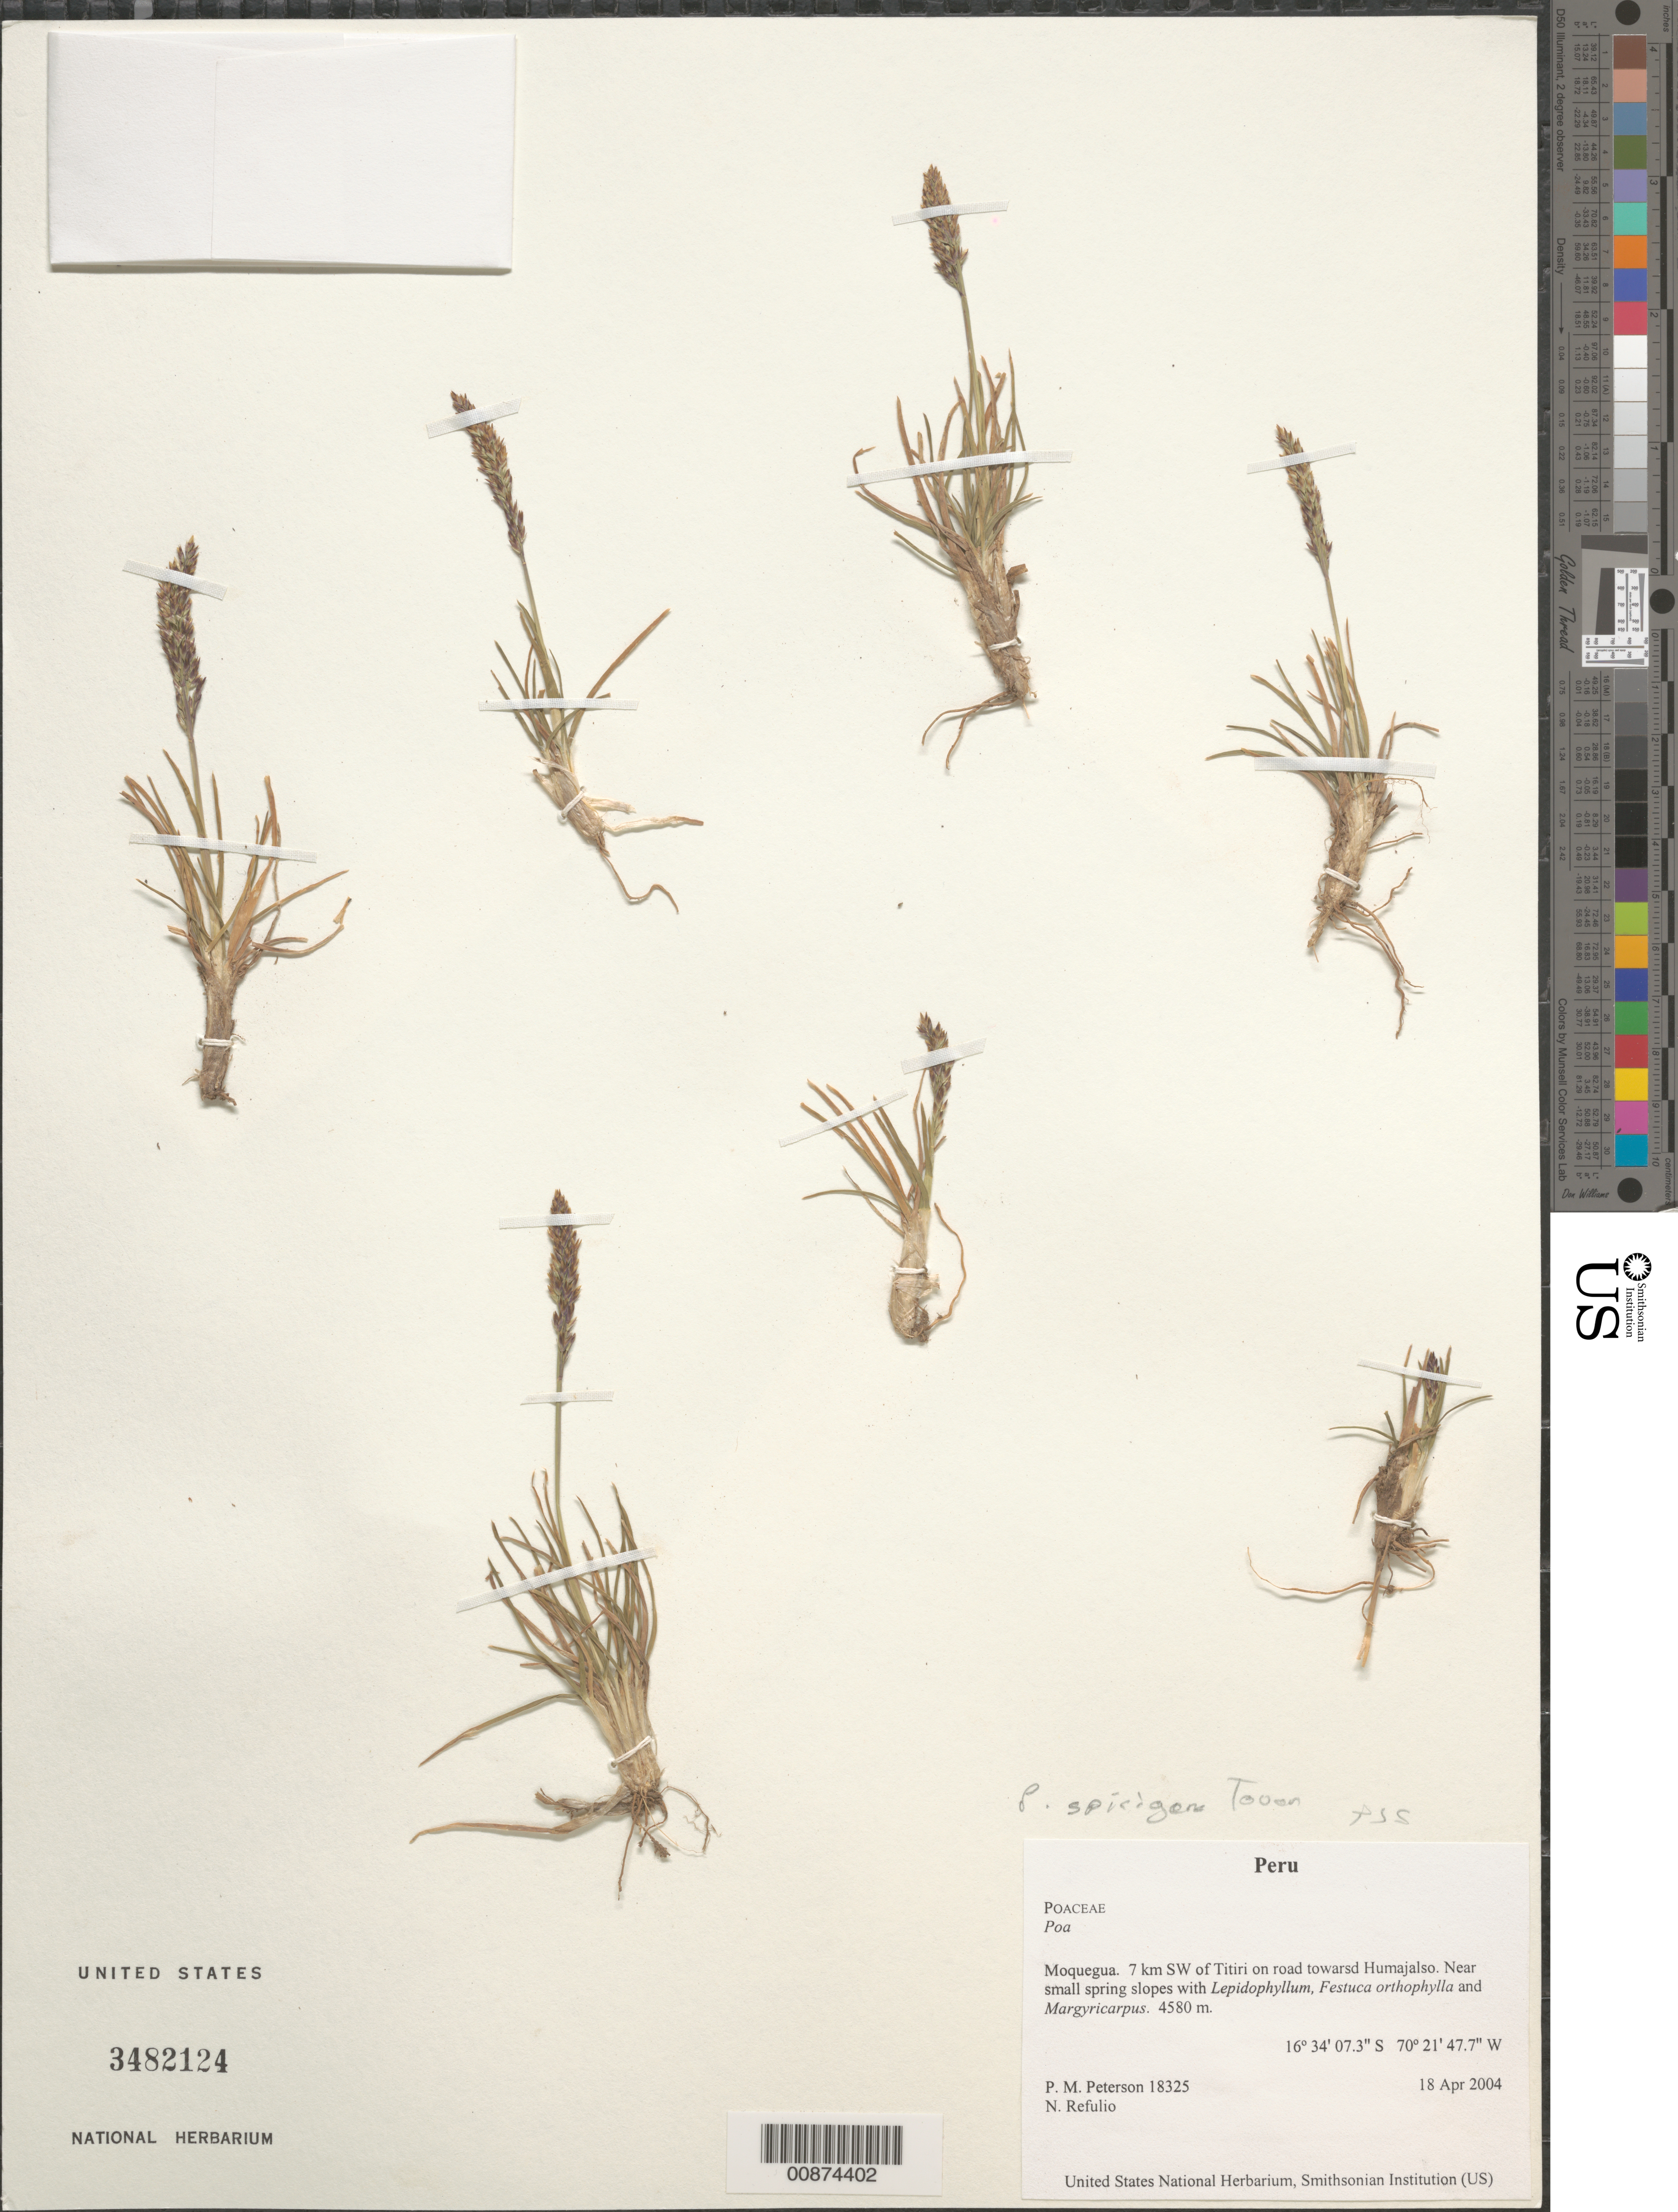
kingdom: Plantae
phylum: Tracheophyta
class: Liliopsida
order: Poales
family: Poaceae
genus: Poa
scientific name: Poa spicigera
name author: Tovar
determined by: Soreng, Robert J., Research Associate (BOT), Smithsonian Institution - National Museum of Natural History (UNITED STATES)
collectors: P. M. Peterson & N. Refulio-Rodríguez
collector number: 18325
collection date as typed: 18 Apr 2004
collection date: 2004-04-18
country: Peru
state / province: Moquegua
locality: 7 km SW of Titiri on road towarsd Humajalso. Near small spring slopes with Lepidophyllum, Festuca orthophylla and Margyricarpus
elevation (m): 4580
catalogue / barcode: US 3482124